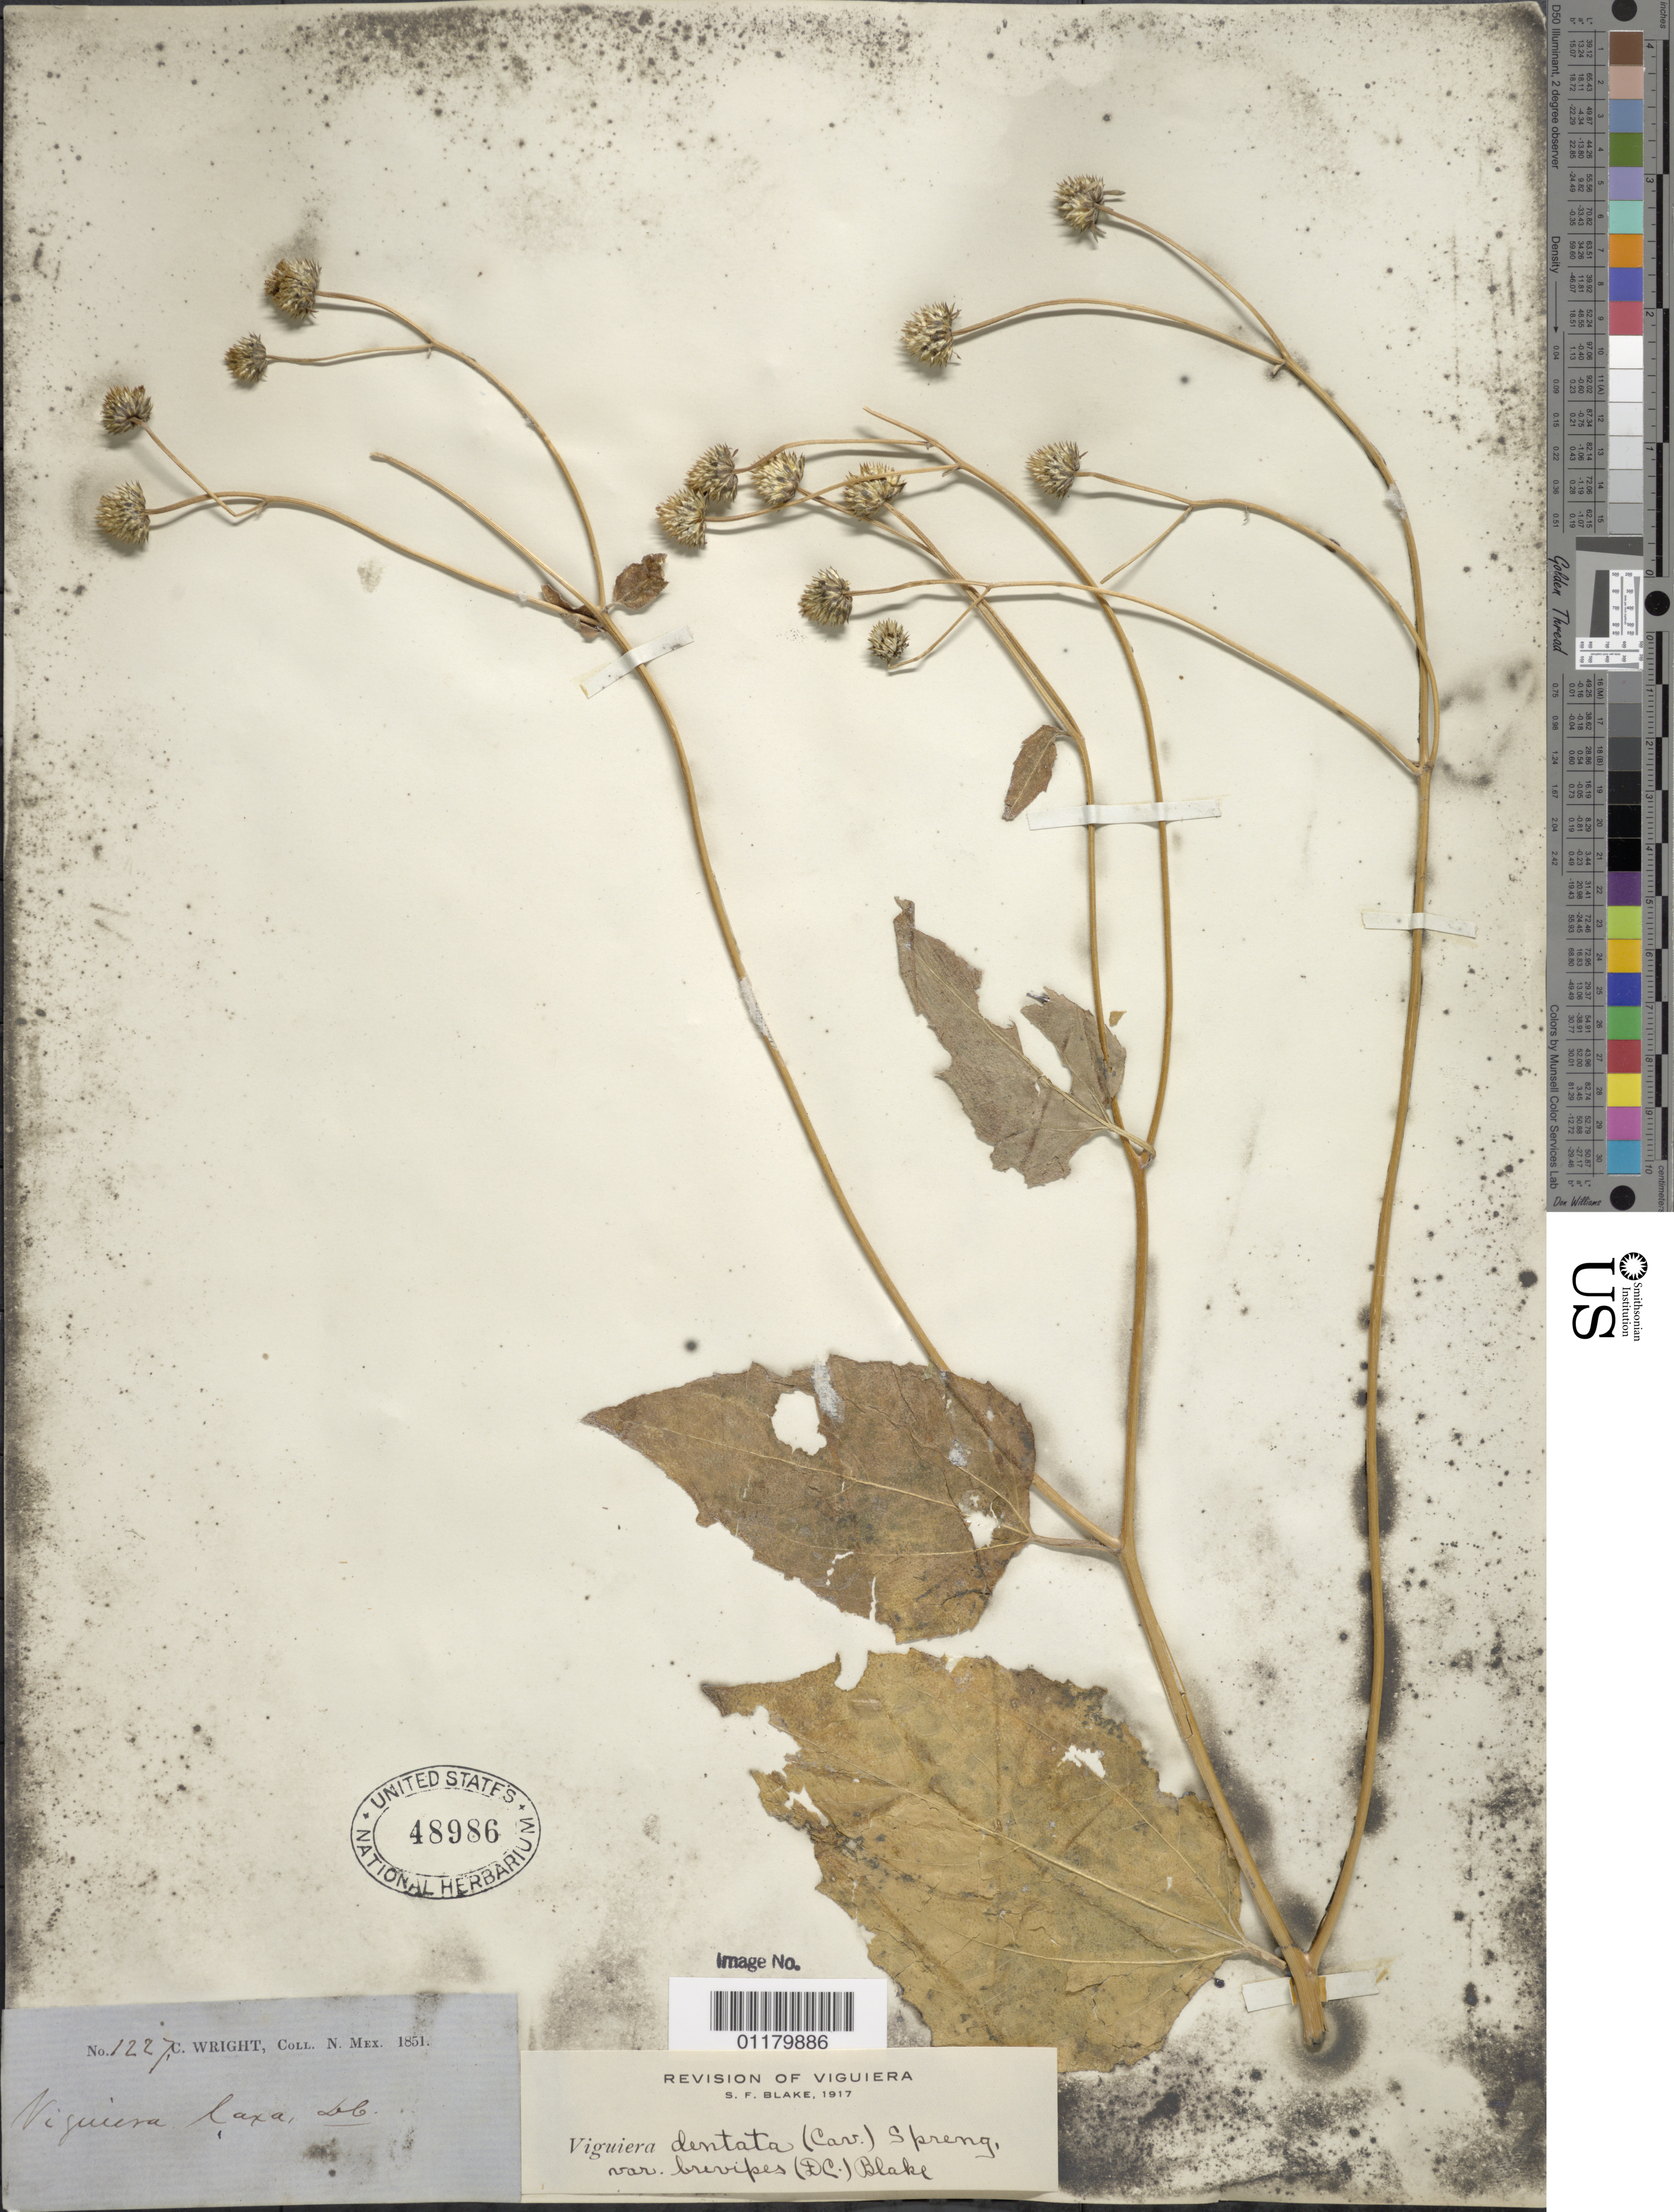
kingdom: Plantae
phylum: Tracheophyta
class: Magnoliopsida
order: Asterales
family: Asteraceae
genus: Viguiera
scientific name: Viguiera dentata var. brevipes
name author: (DC.) S.F. Blake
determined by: Blake, Sydney F.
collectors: C. Wright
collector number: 1227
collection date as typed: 1851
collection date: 1851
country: United States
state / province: New Mexico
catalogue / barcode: US 48986